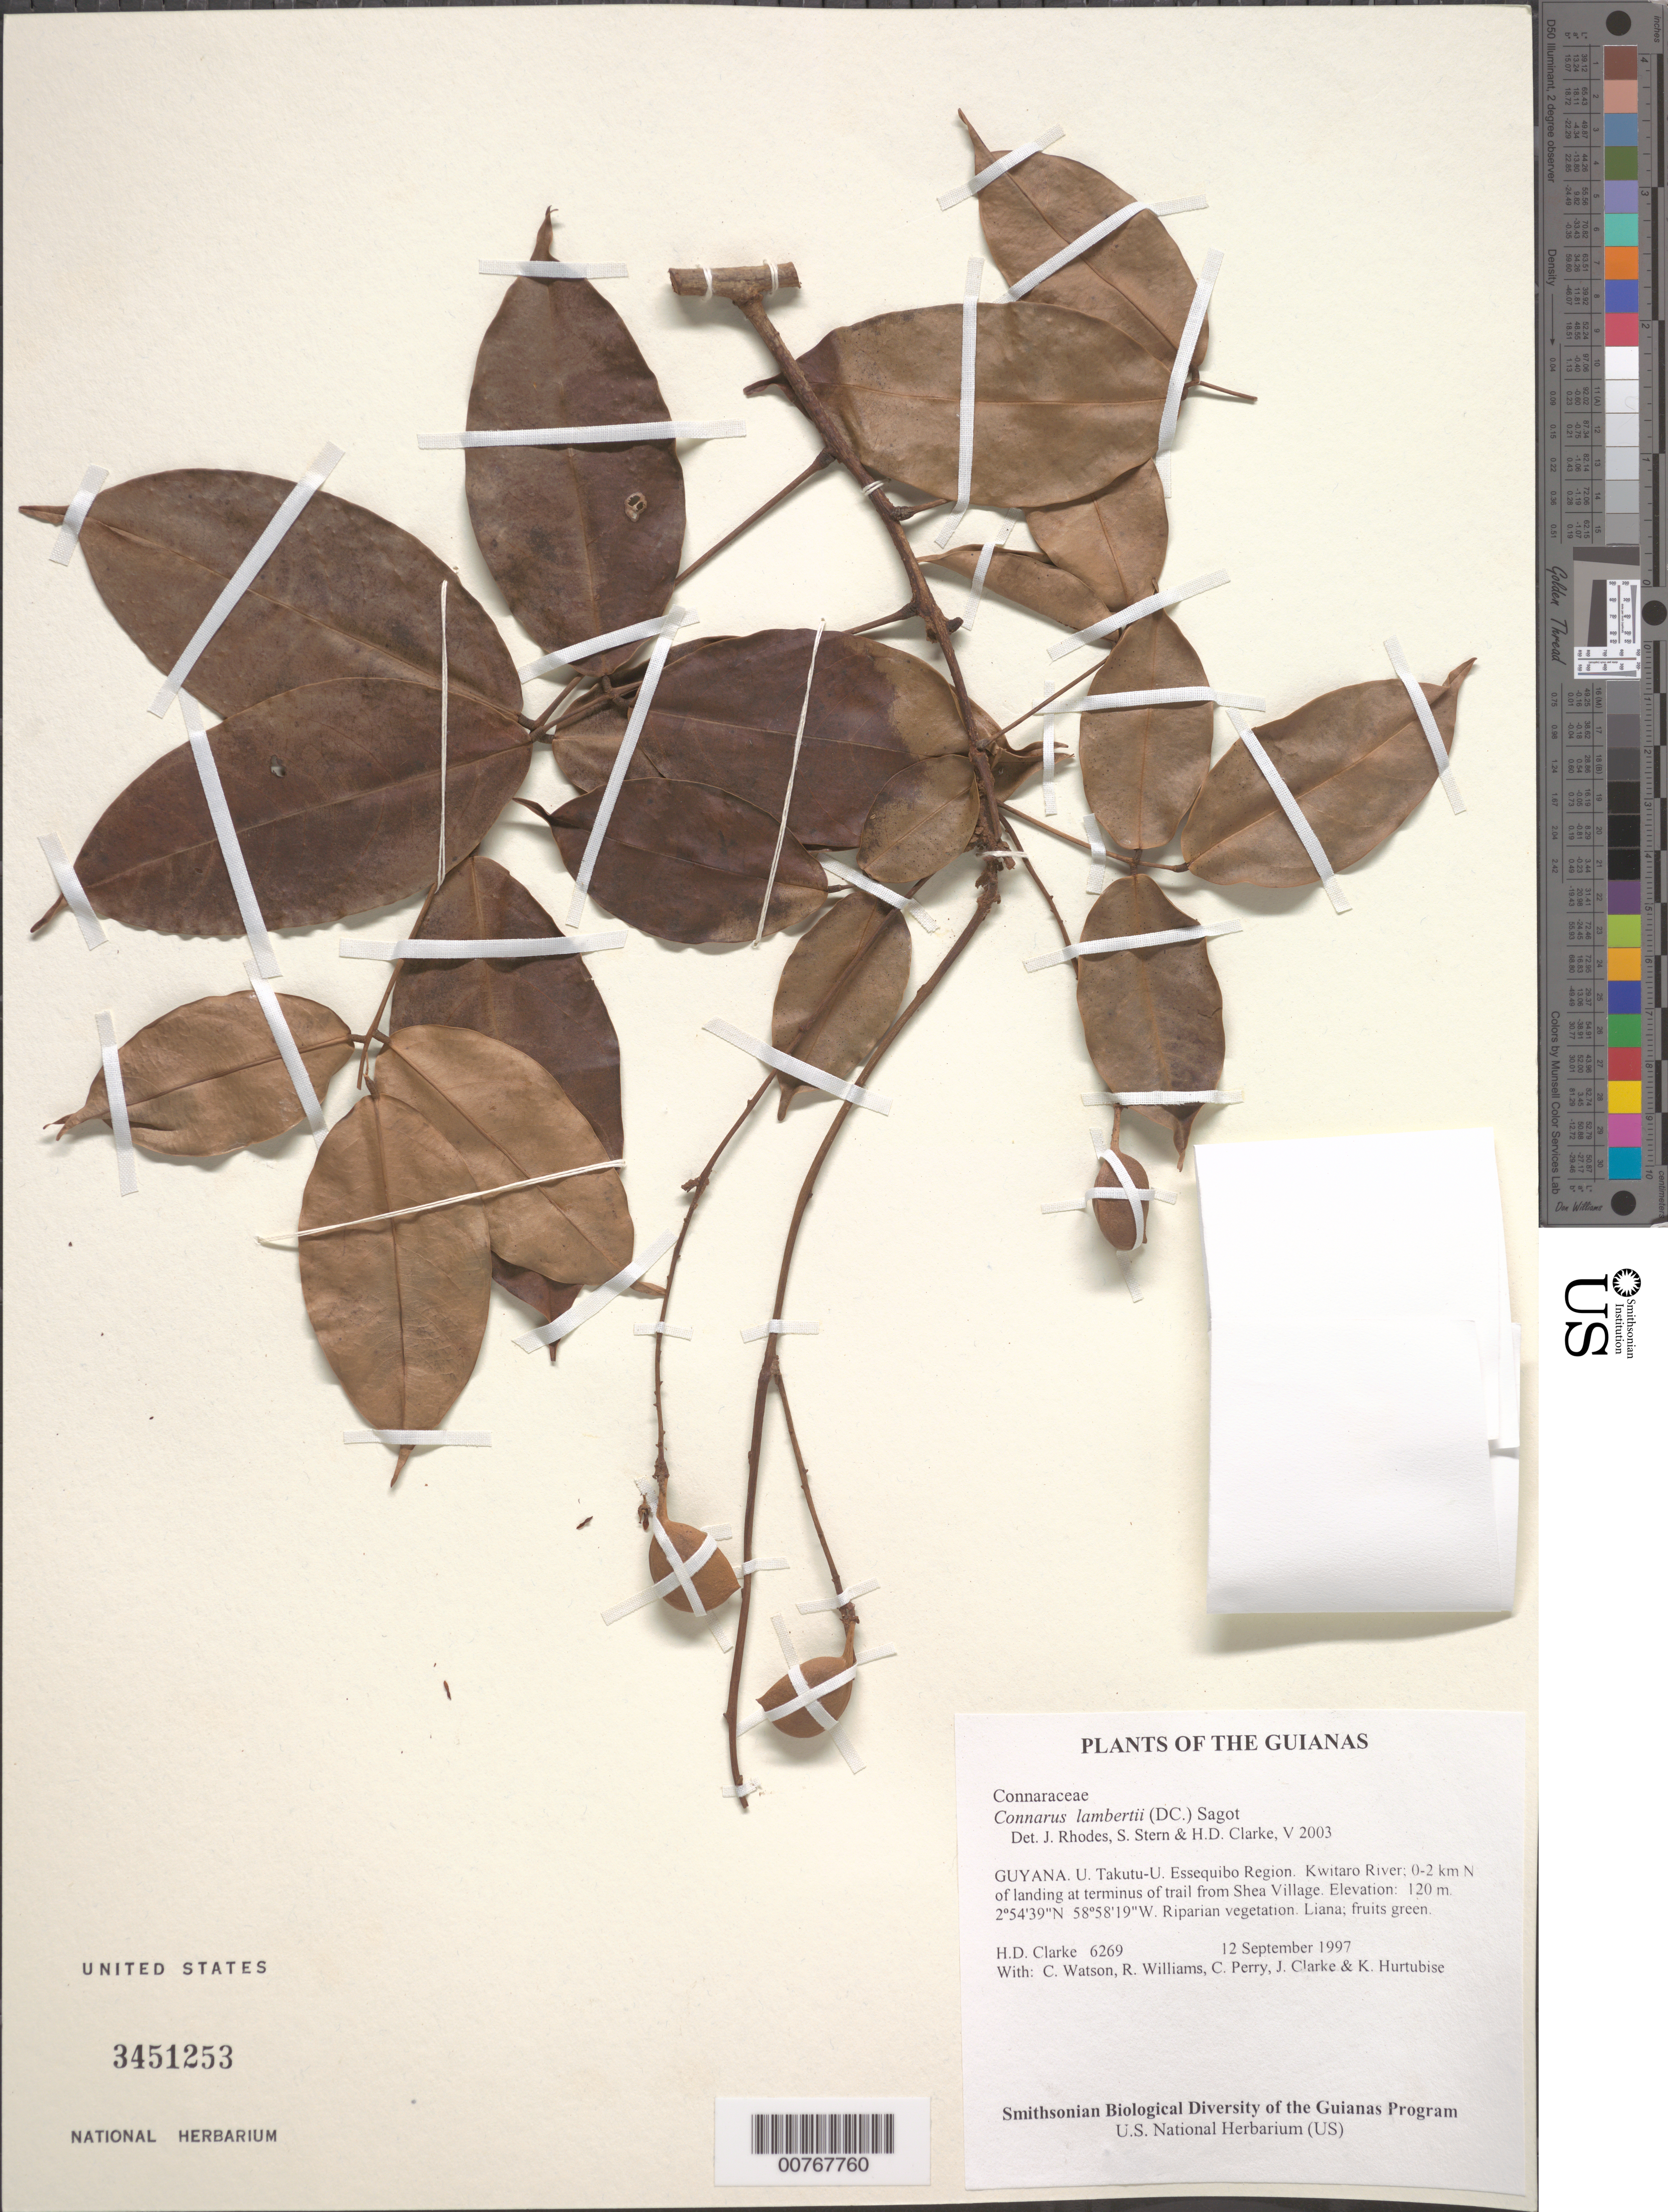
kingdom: Plantae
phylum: Tracheophyta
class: Magnoliopsida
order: Oxalidales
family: Connaraceae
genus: Connarus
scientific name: Connarus lambertii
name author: (DC.) Sagot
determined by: Clarke, H. D.; Rhodes, J.; Stern, S. R.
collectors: H. D. Clarke, C. Watson, R. Williams, C. Perry, J. Clarke & K. Hurtubise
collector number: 6269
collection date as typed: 12 September 1997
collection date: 1997-09-12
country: Guyana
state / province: U. Takutu-U. Essequibo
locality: Kwitaro River; 0-2 km N of landing at terminus of trail from Shea Village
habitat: Riparian vegetation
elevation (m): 120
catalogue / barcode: US 3451253